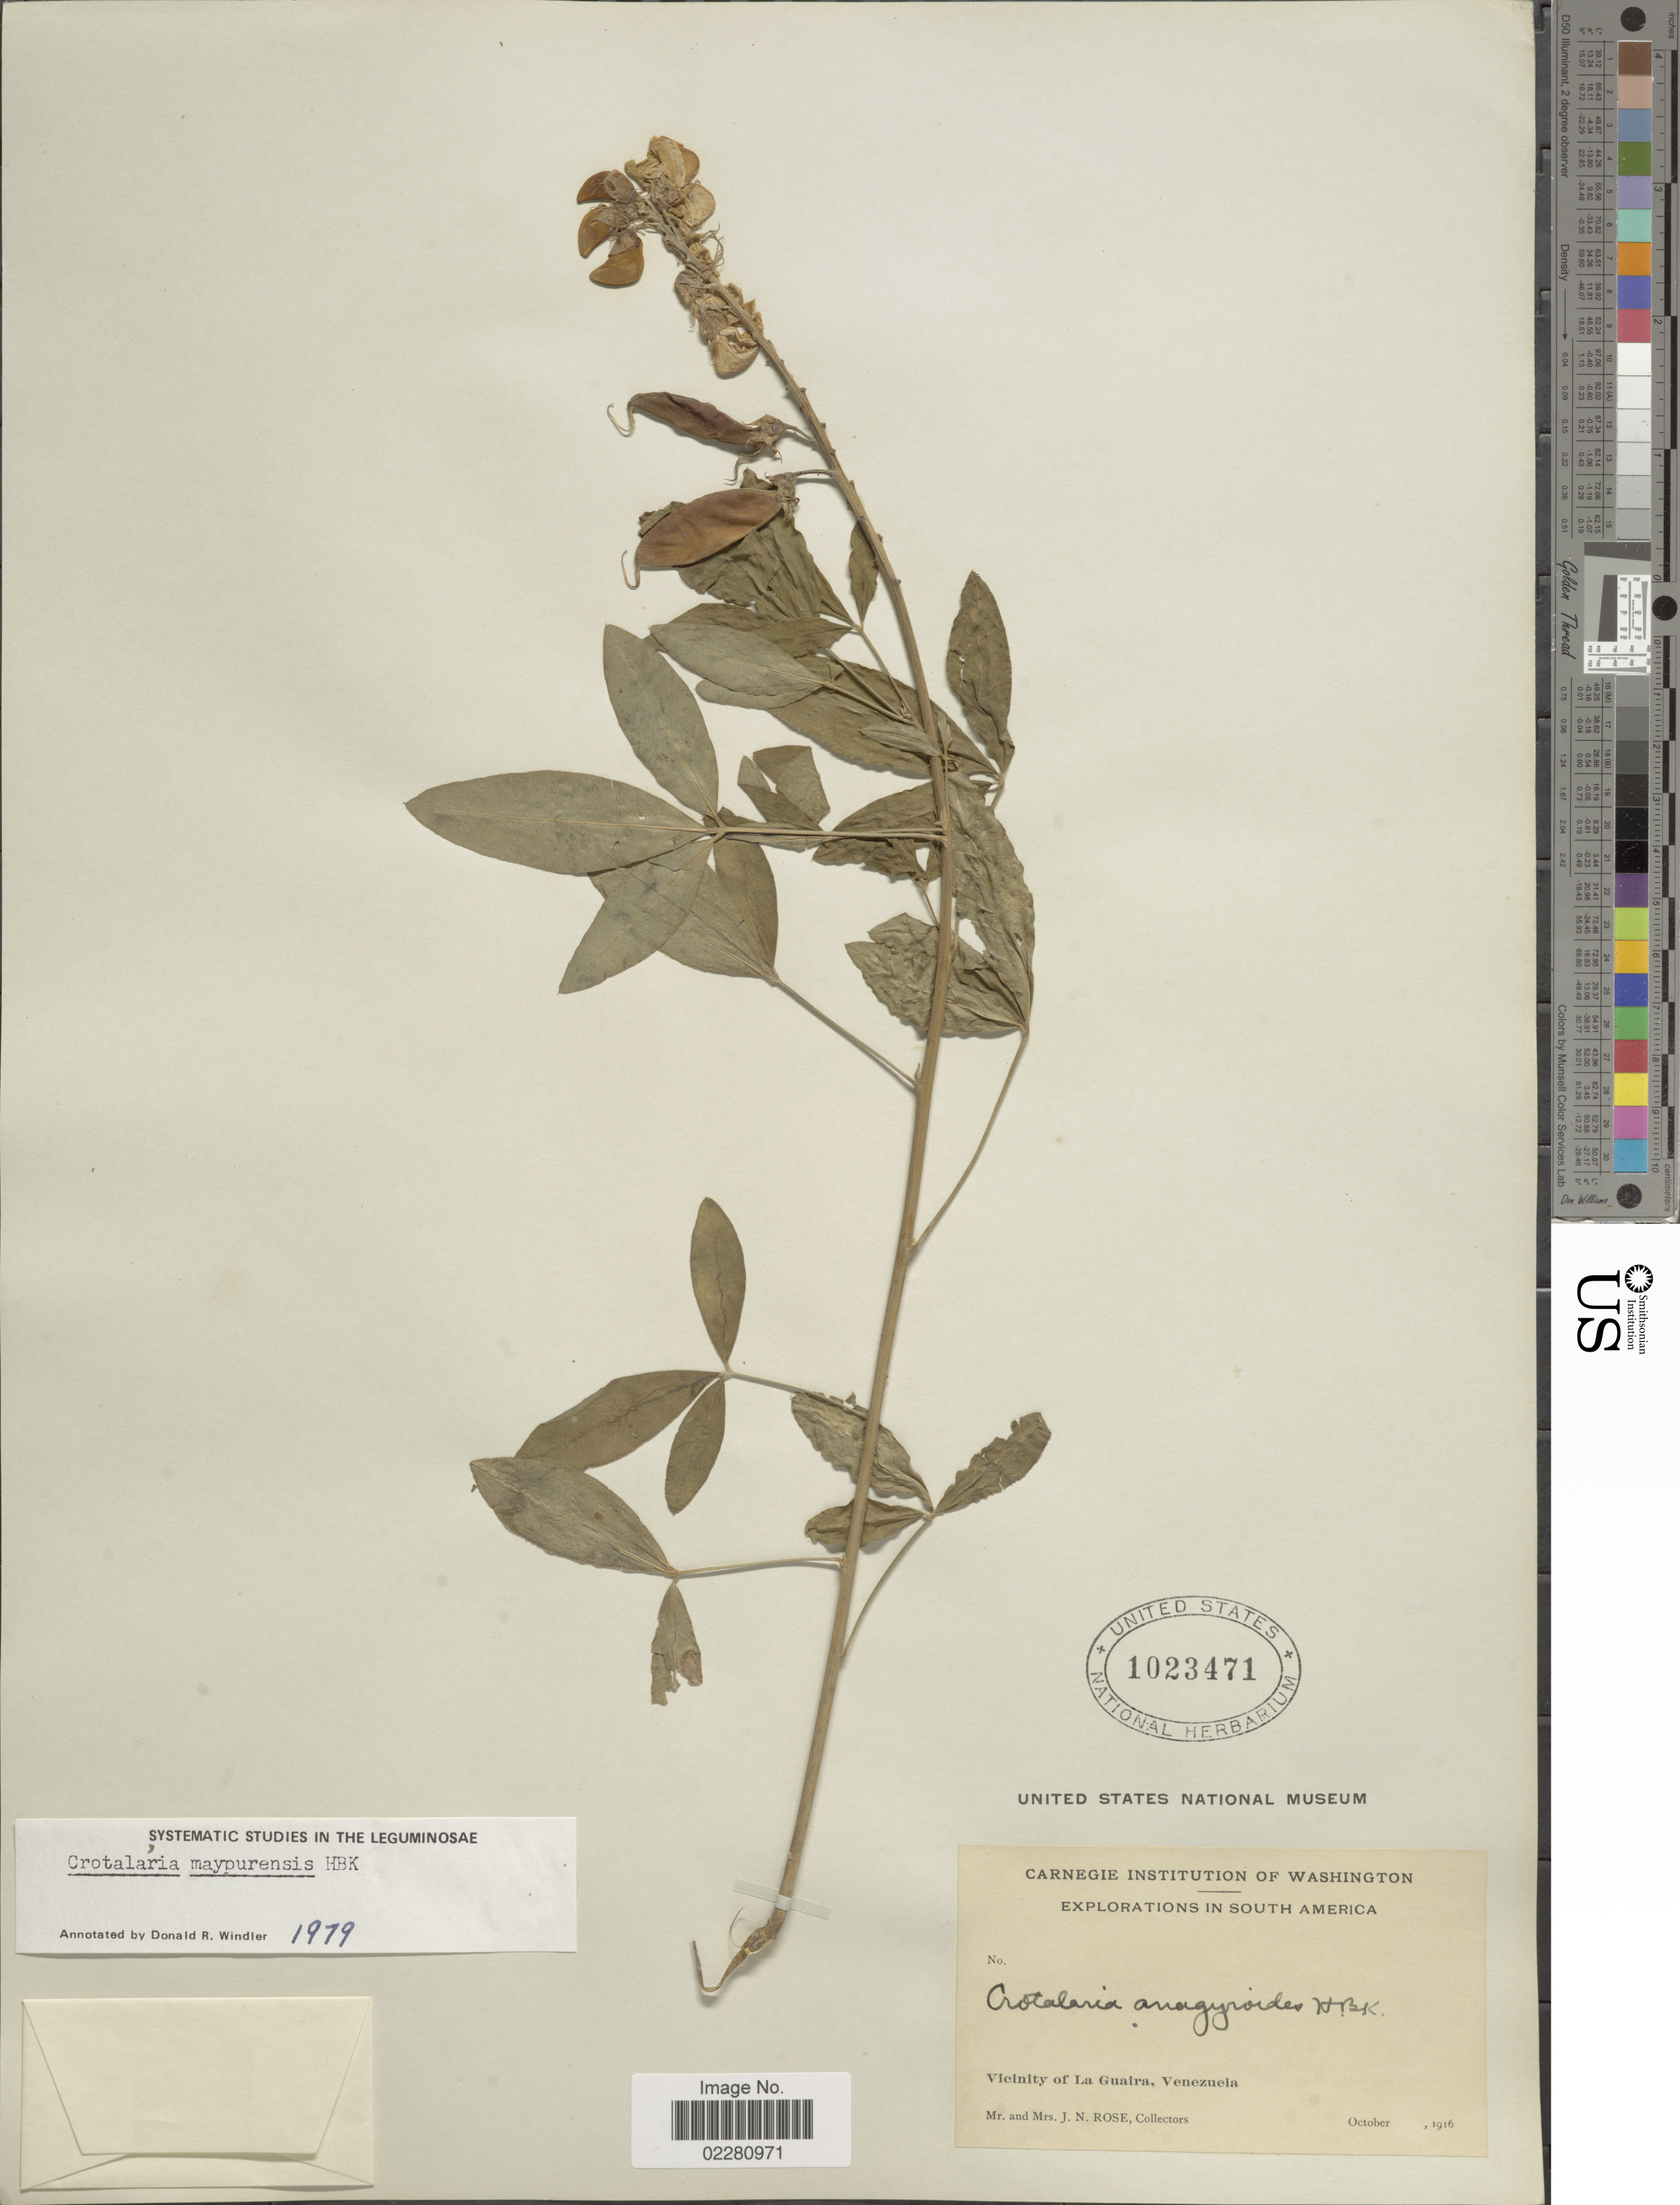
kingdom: Plantae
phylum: Tracheophyta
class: Magnoliopsida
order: Fabales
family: Fabaceae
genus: Crotalaria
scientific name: Crotalaria maypurensis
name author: Kunth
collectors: J. N. Rose & L. B. Rose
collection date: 1916-10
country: Paraguay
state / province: Guaira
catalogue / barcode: US 1023471